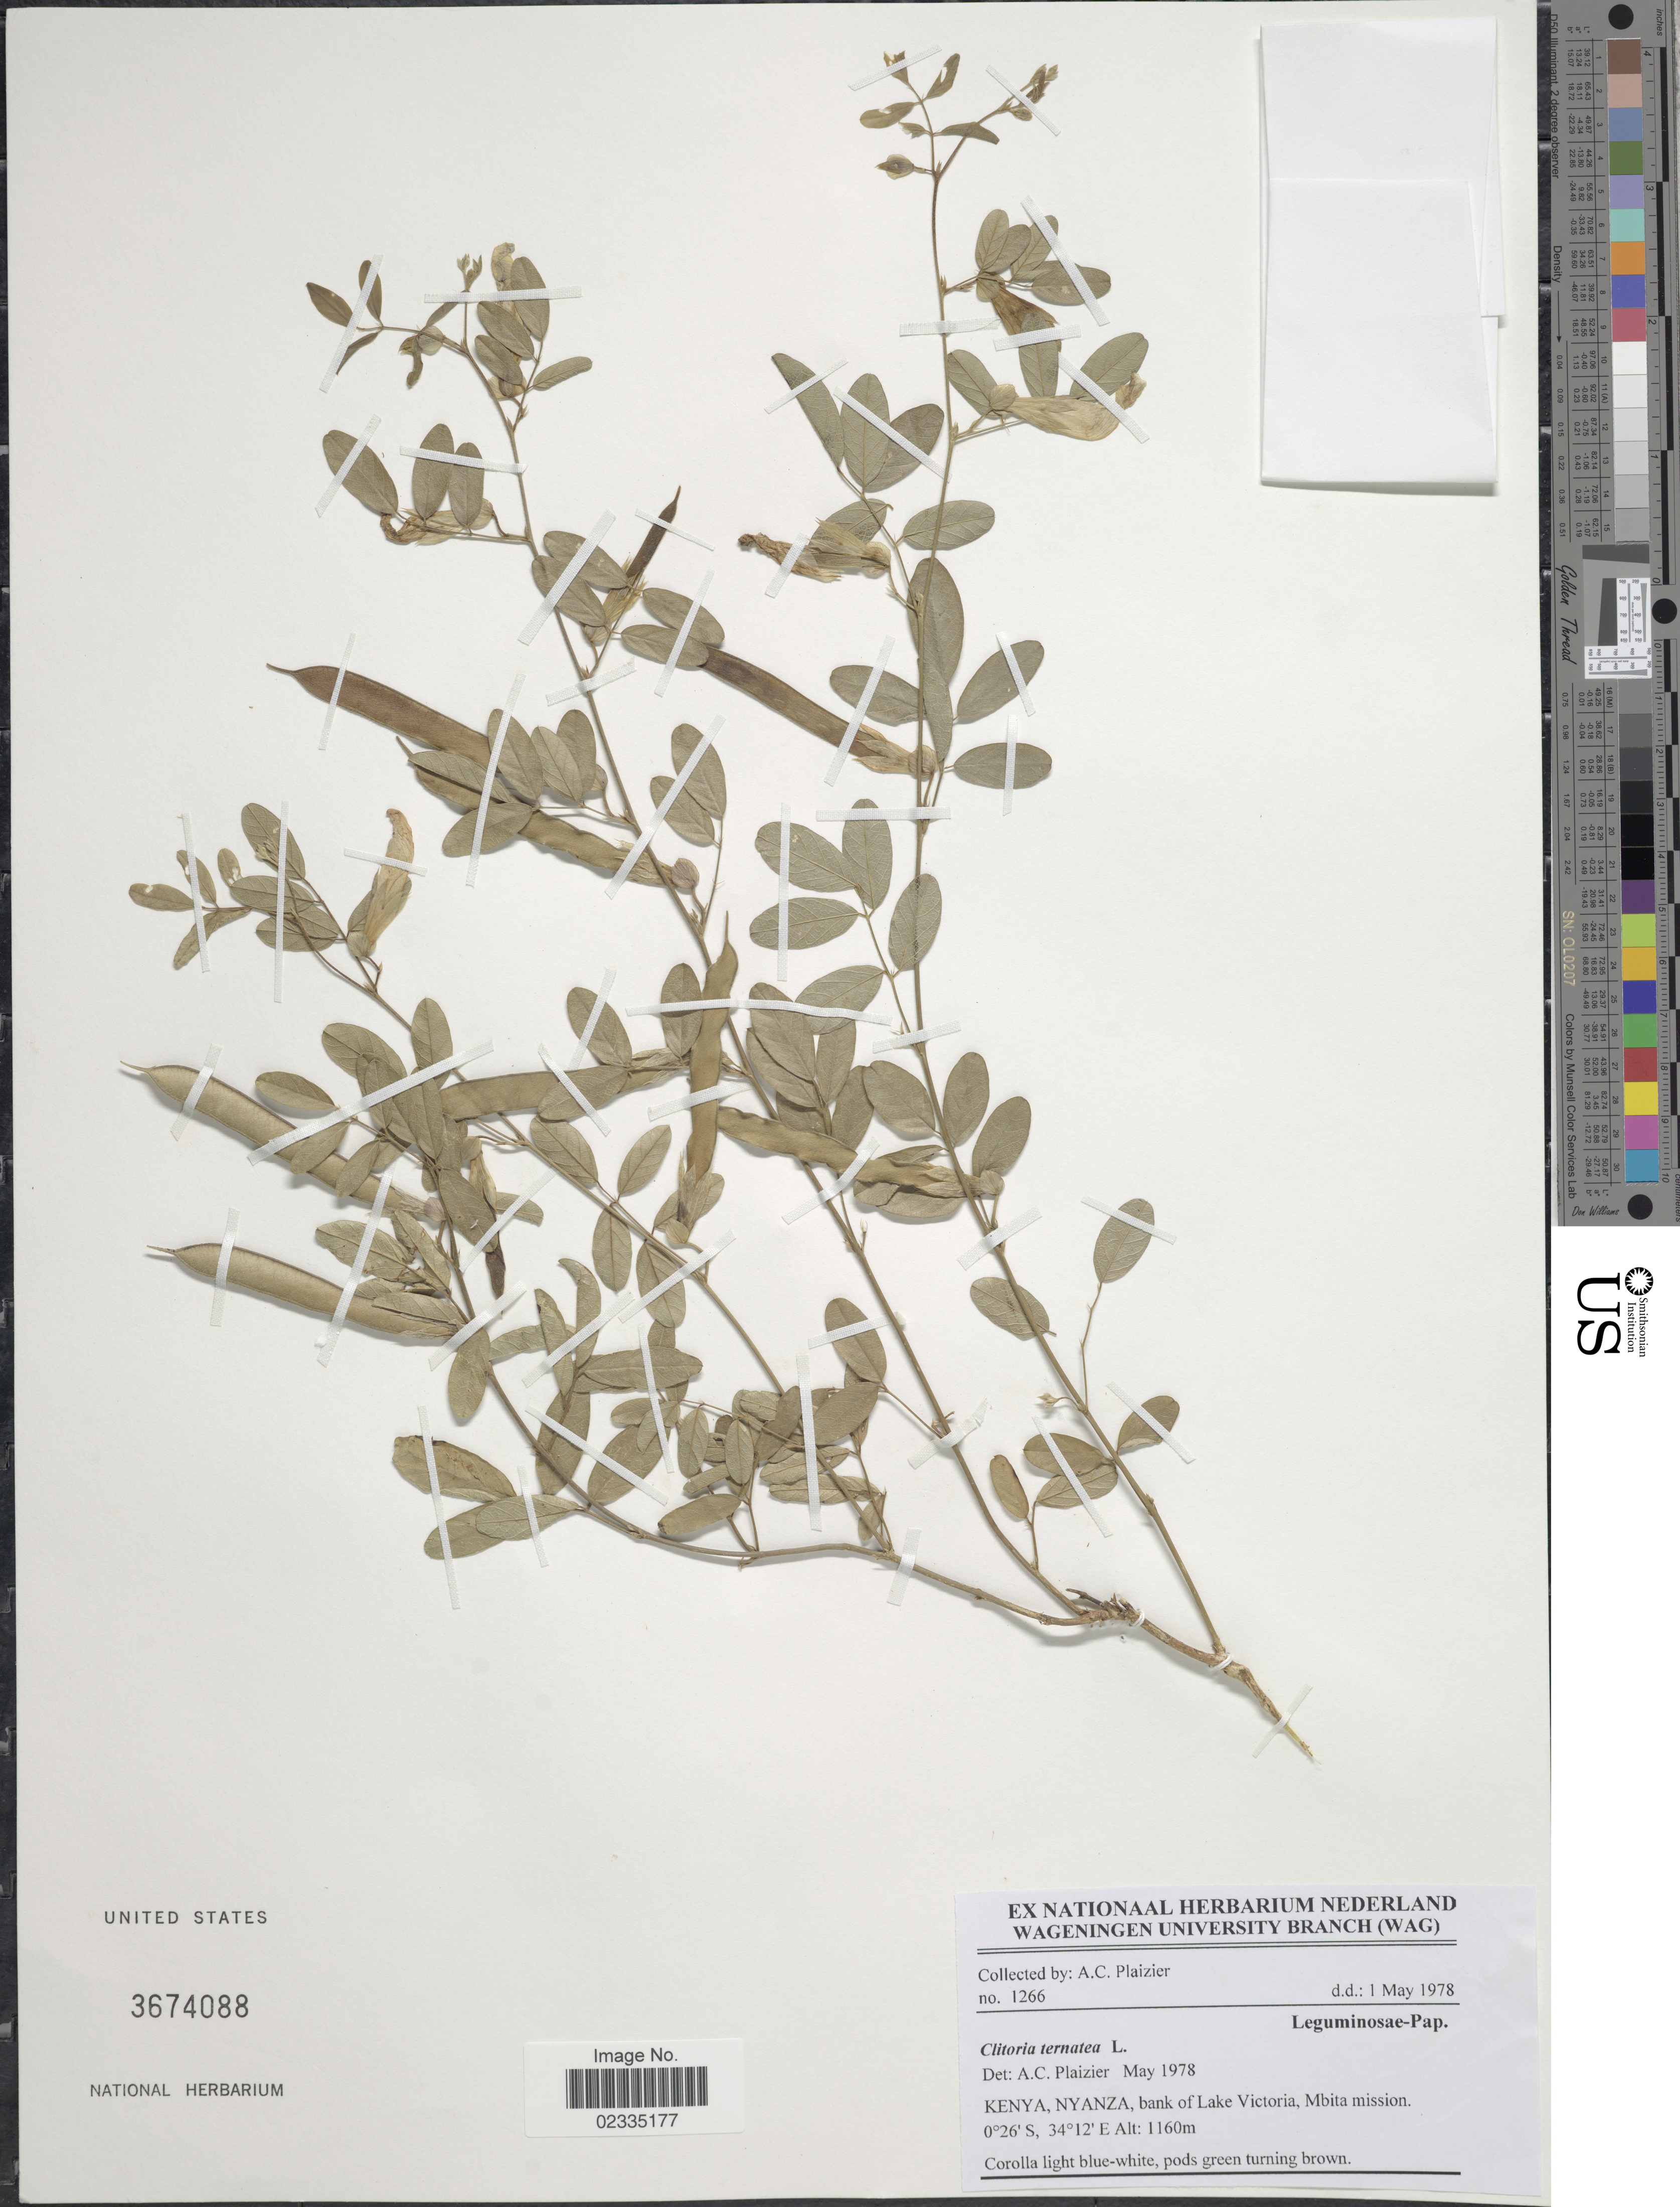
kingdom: Plantae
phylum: Tracheophyta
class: Magnoliopsida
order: Fabales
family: Fabaceae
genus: Clitoria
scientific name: Clitoria ternatea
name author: L.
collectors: A. Plaizier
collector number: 1266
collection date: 1978-05-01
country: Kenya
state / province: Homa Bay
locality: Bank of Lake Victoria, Mbita mission. Nyanza.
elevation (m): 1160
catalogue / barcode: US 3674088